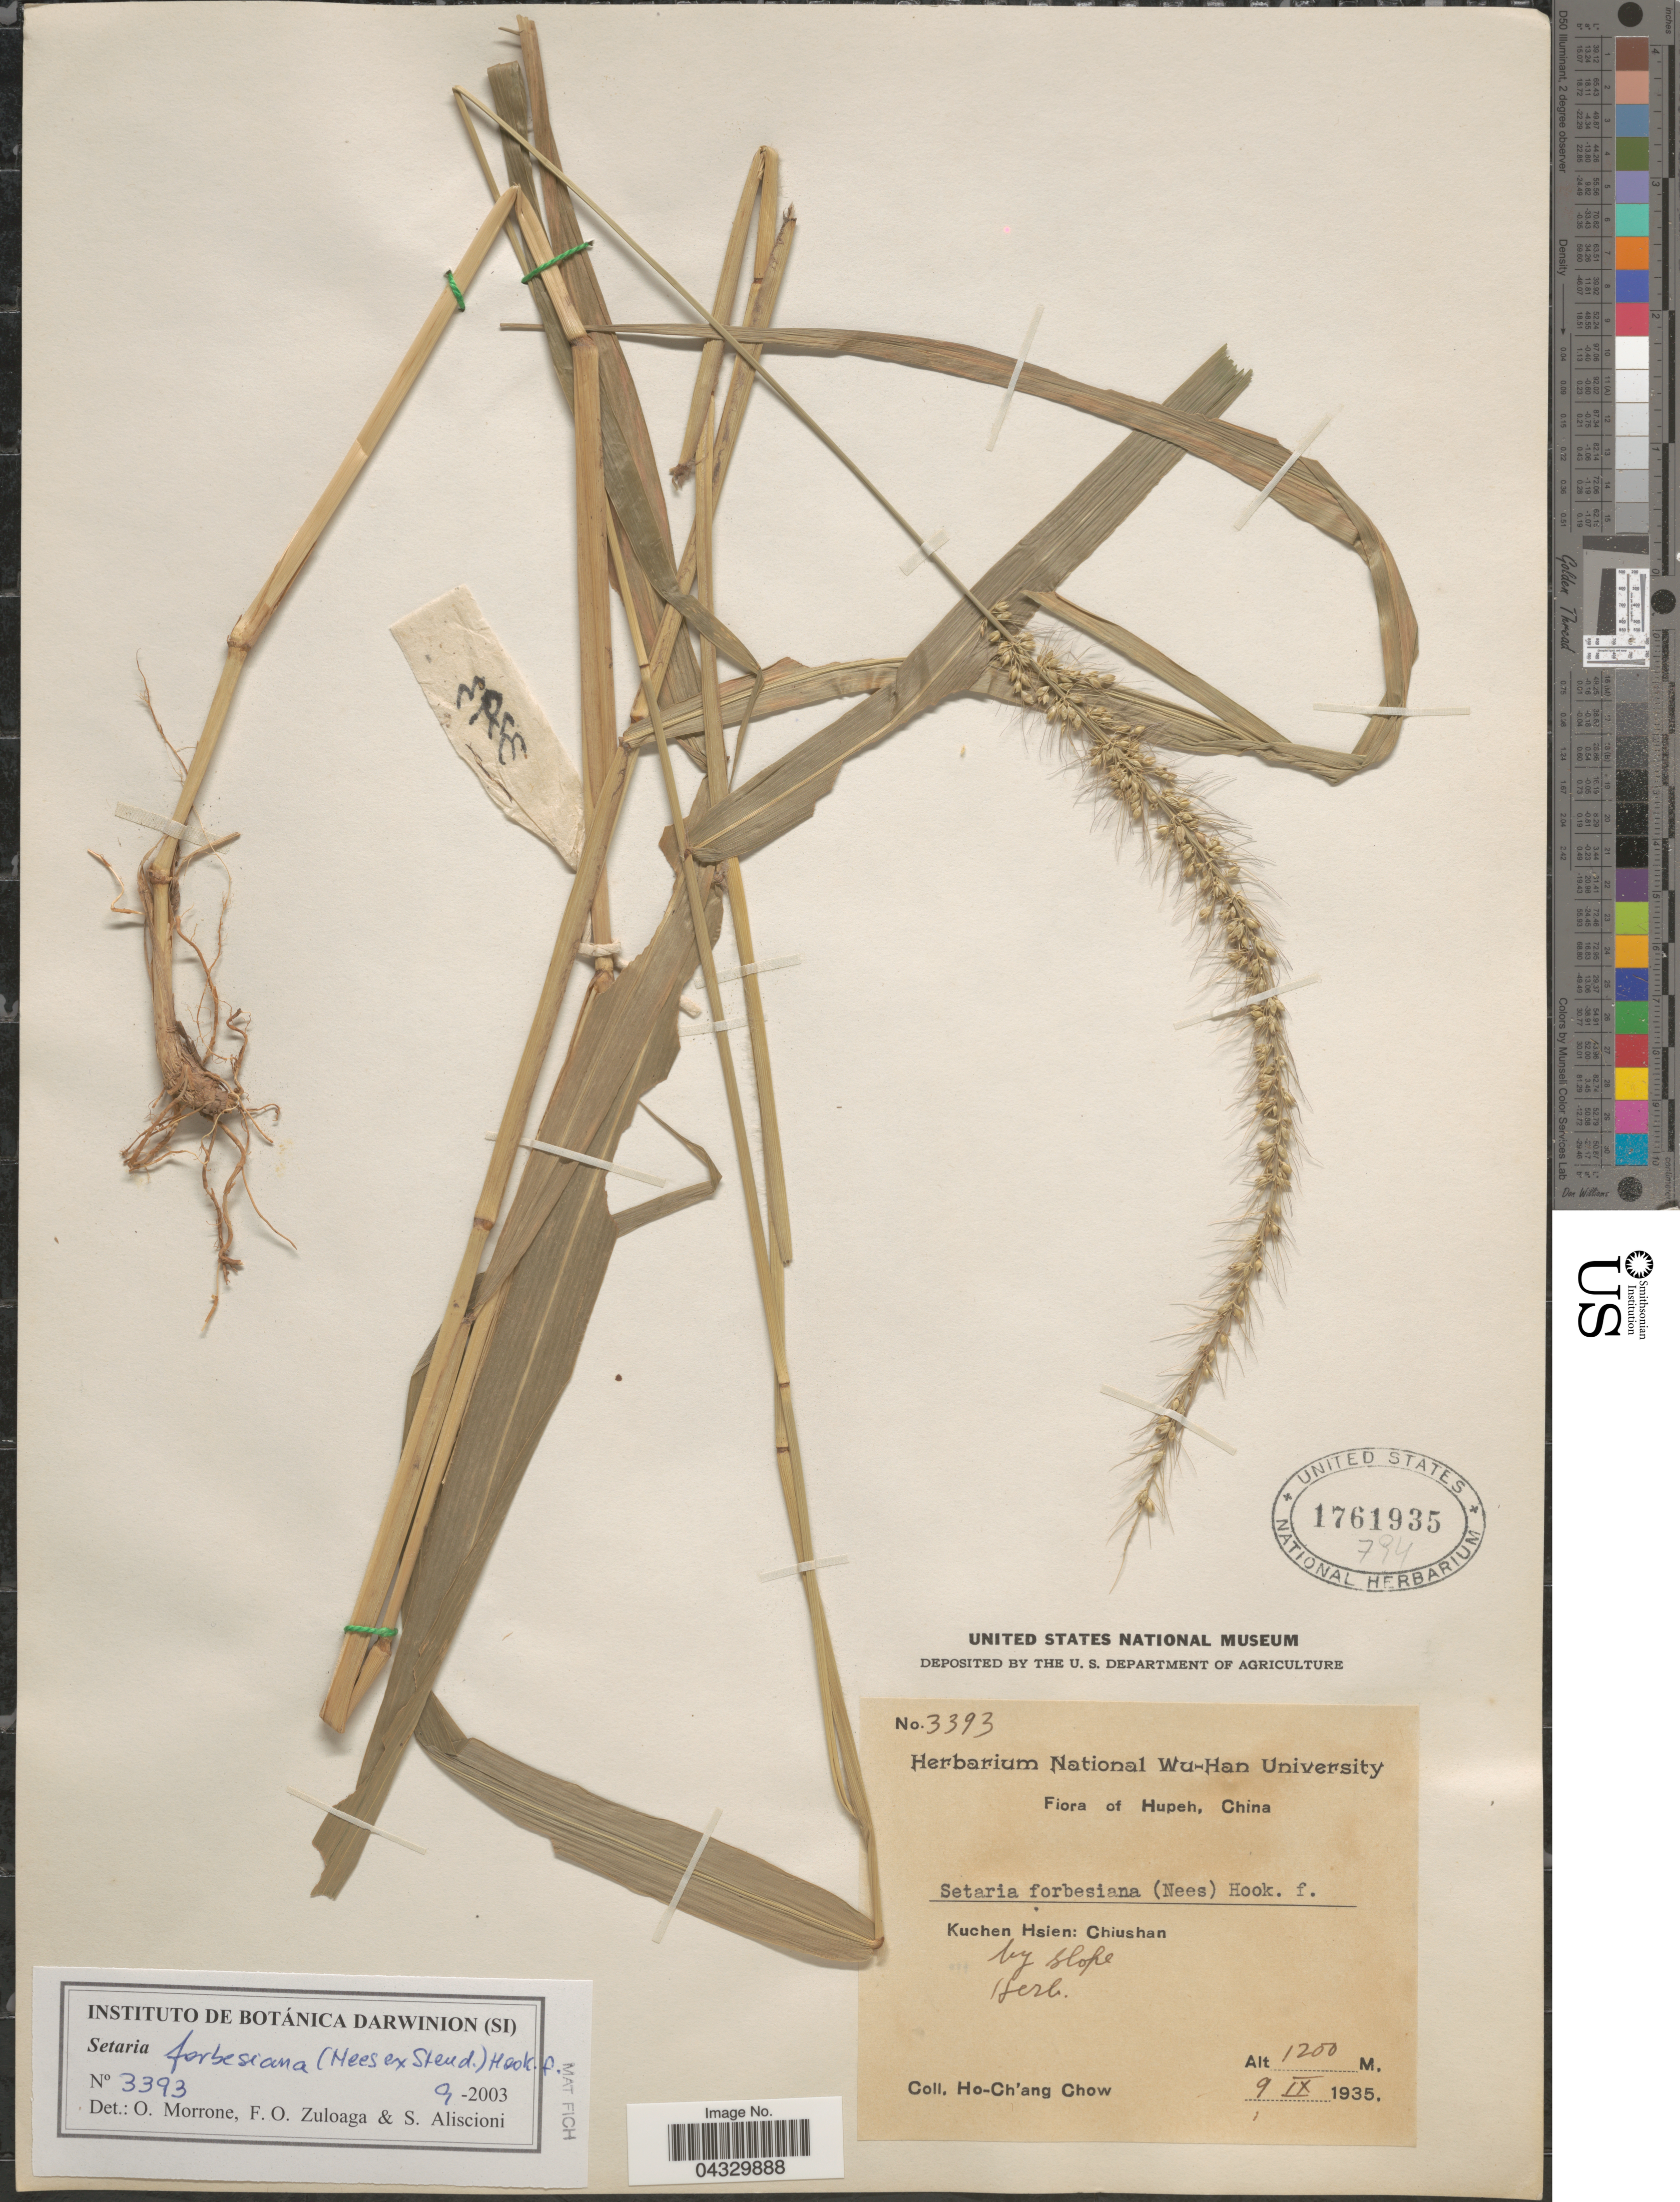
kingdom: Plantae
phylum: Tracheophyta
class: Liliopsida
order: Poales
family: Poaceae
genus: Setaria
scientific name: Setaria forbesiana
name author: (Nees ex Steud.) Hook. f.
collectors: H. Chow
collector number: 3393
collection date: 1935-09-09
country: China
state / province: Hubei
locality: Hupeh. Kuchen Hsien: Chiushan.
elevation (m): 1200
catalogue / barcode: US 1761935